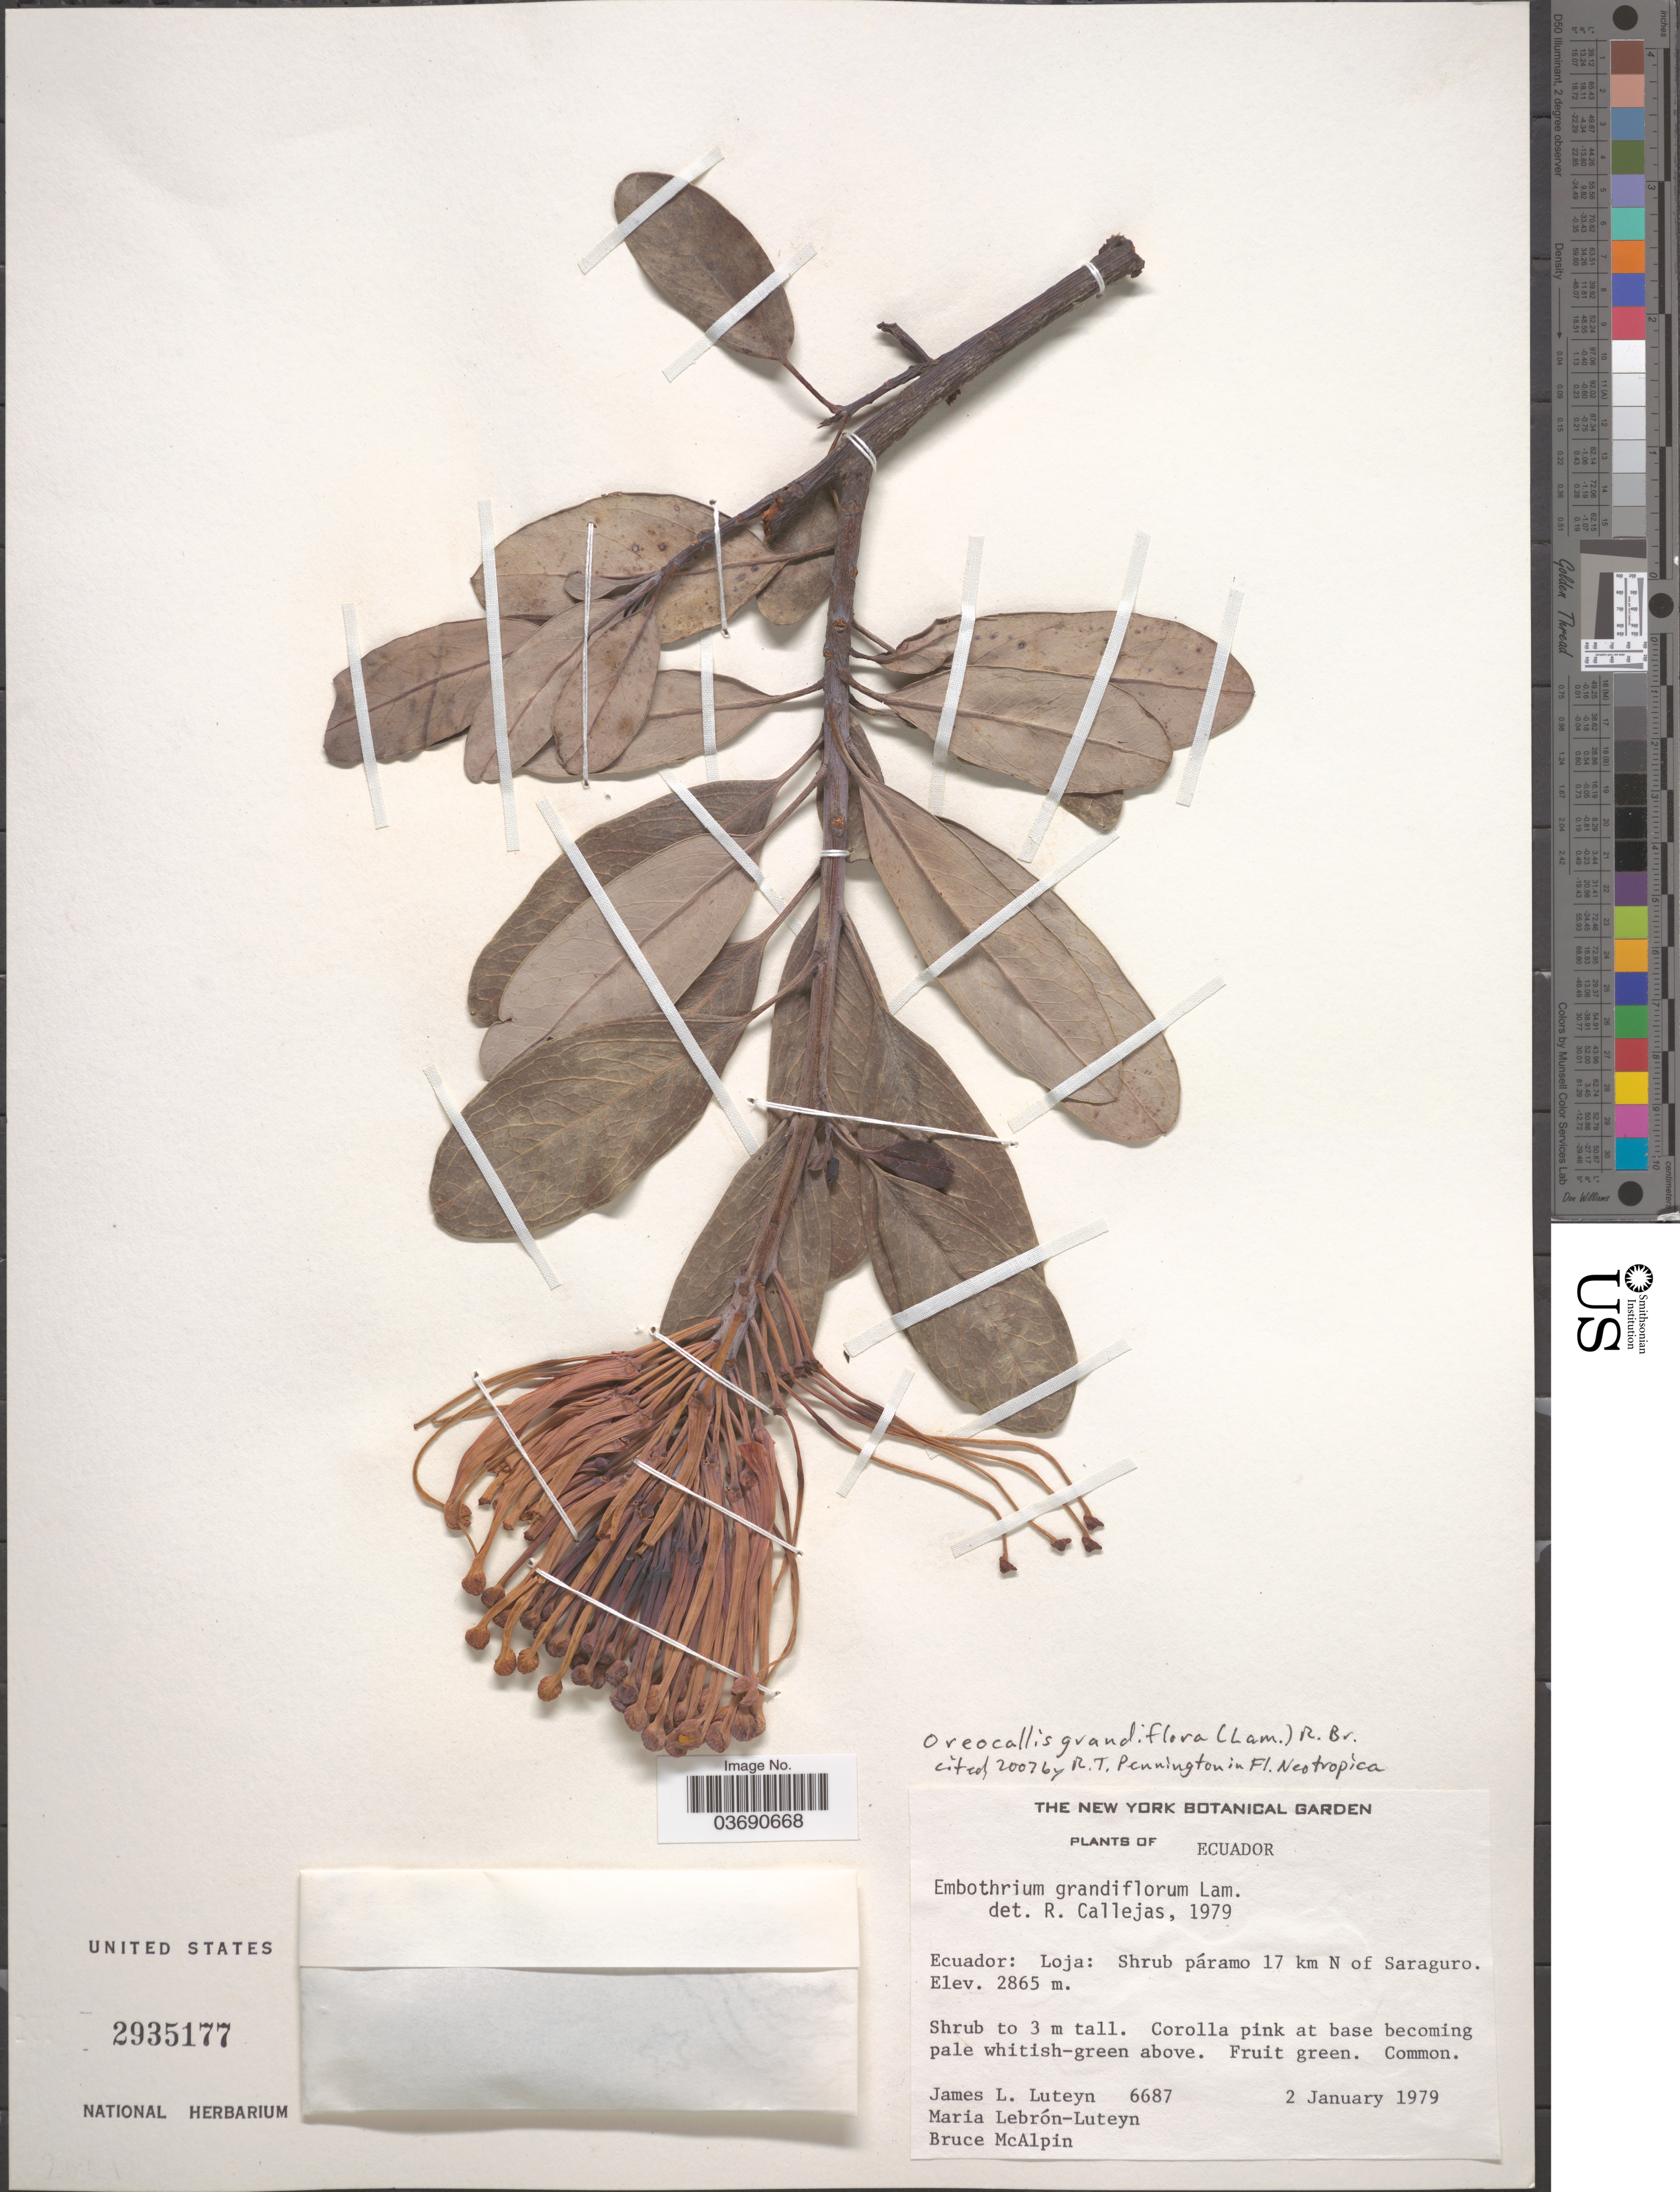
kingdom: Plantae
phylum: Tracheophyta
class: Magnoliopsida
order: Proteales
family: Proteaceae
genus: Oreocallis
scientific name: Oreocallis grandiflora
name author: (Lam.) R. Br.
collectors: J. L. Luteyn, M. L. Lebrón-Luteyn & B. McAlpin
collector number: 6687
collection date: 1979-01-02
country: Ecuador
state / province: Loja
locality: Shrub páramo 17 km N of Saraguro.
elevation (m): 2865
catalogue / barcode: US 2935177